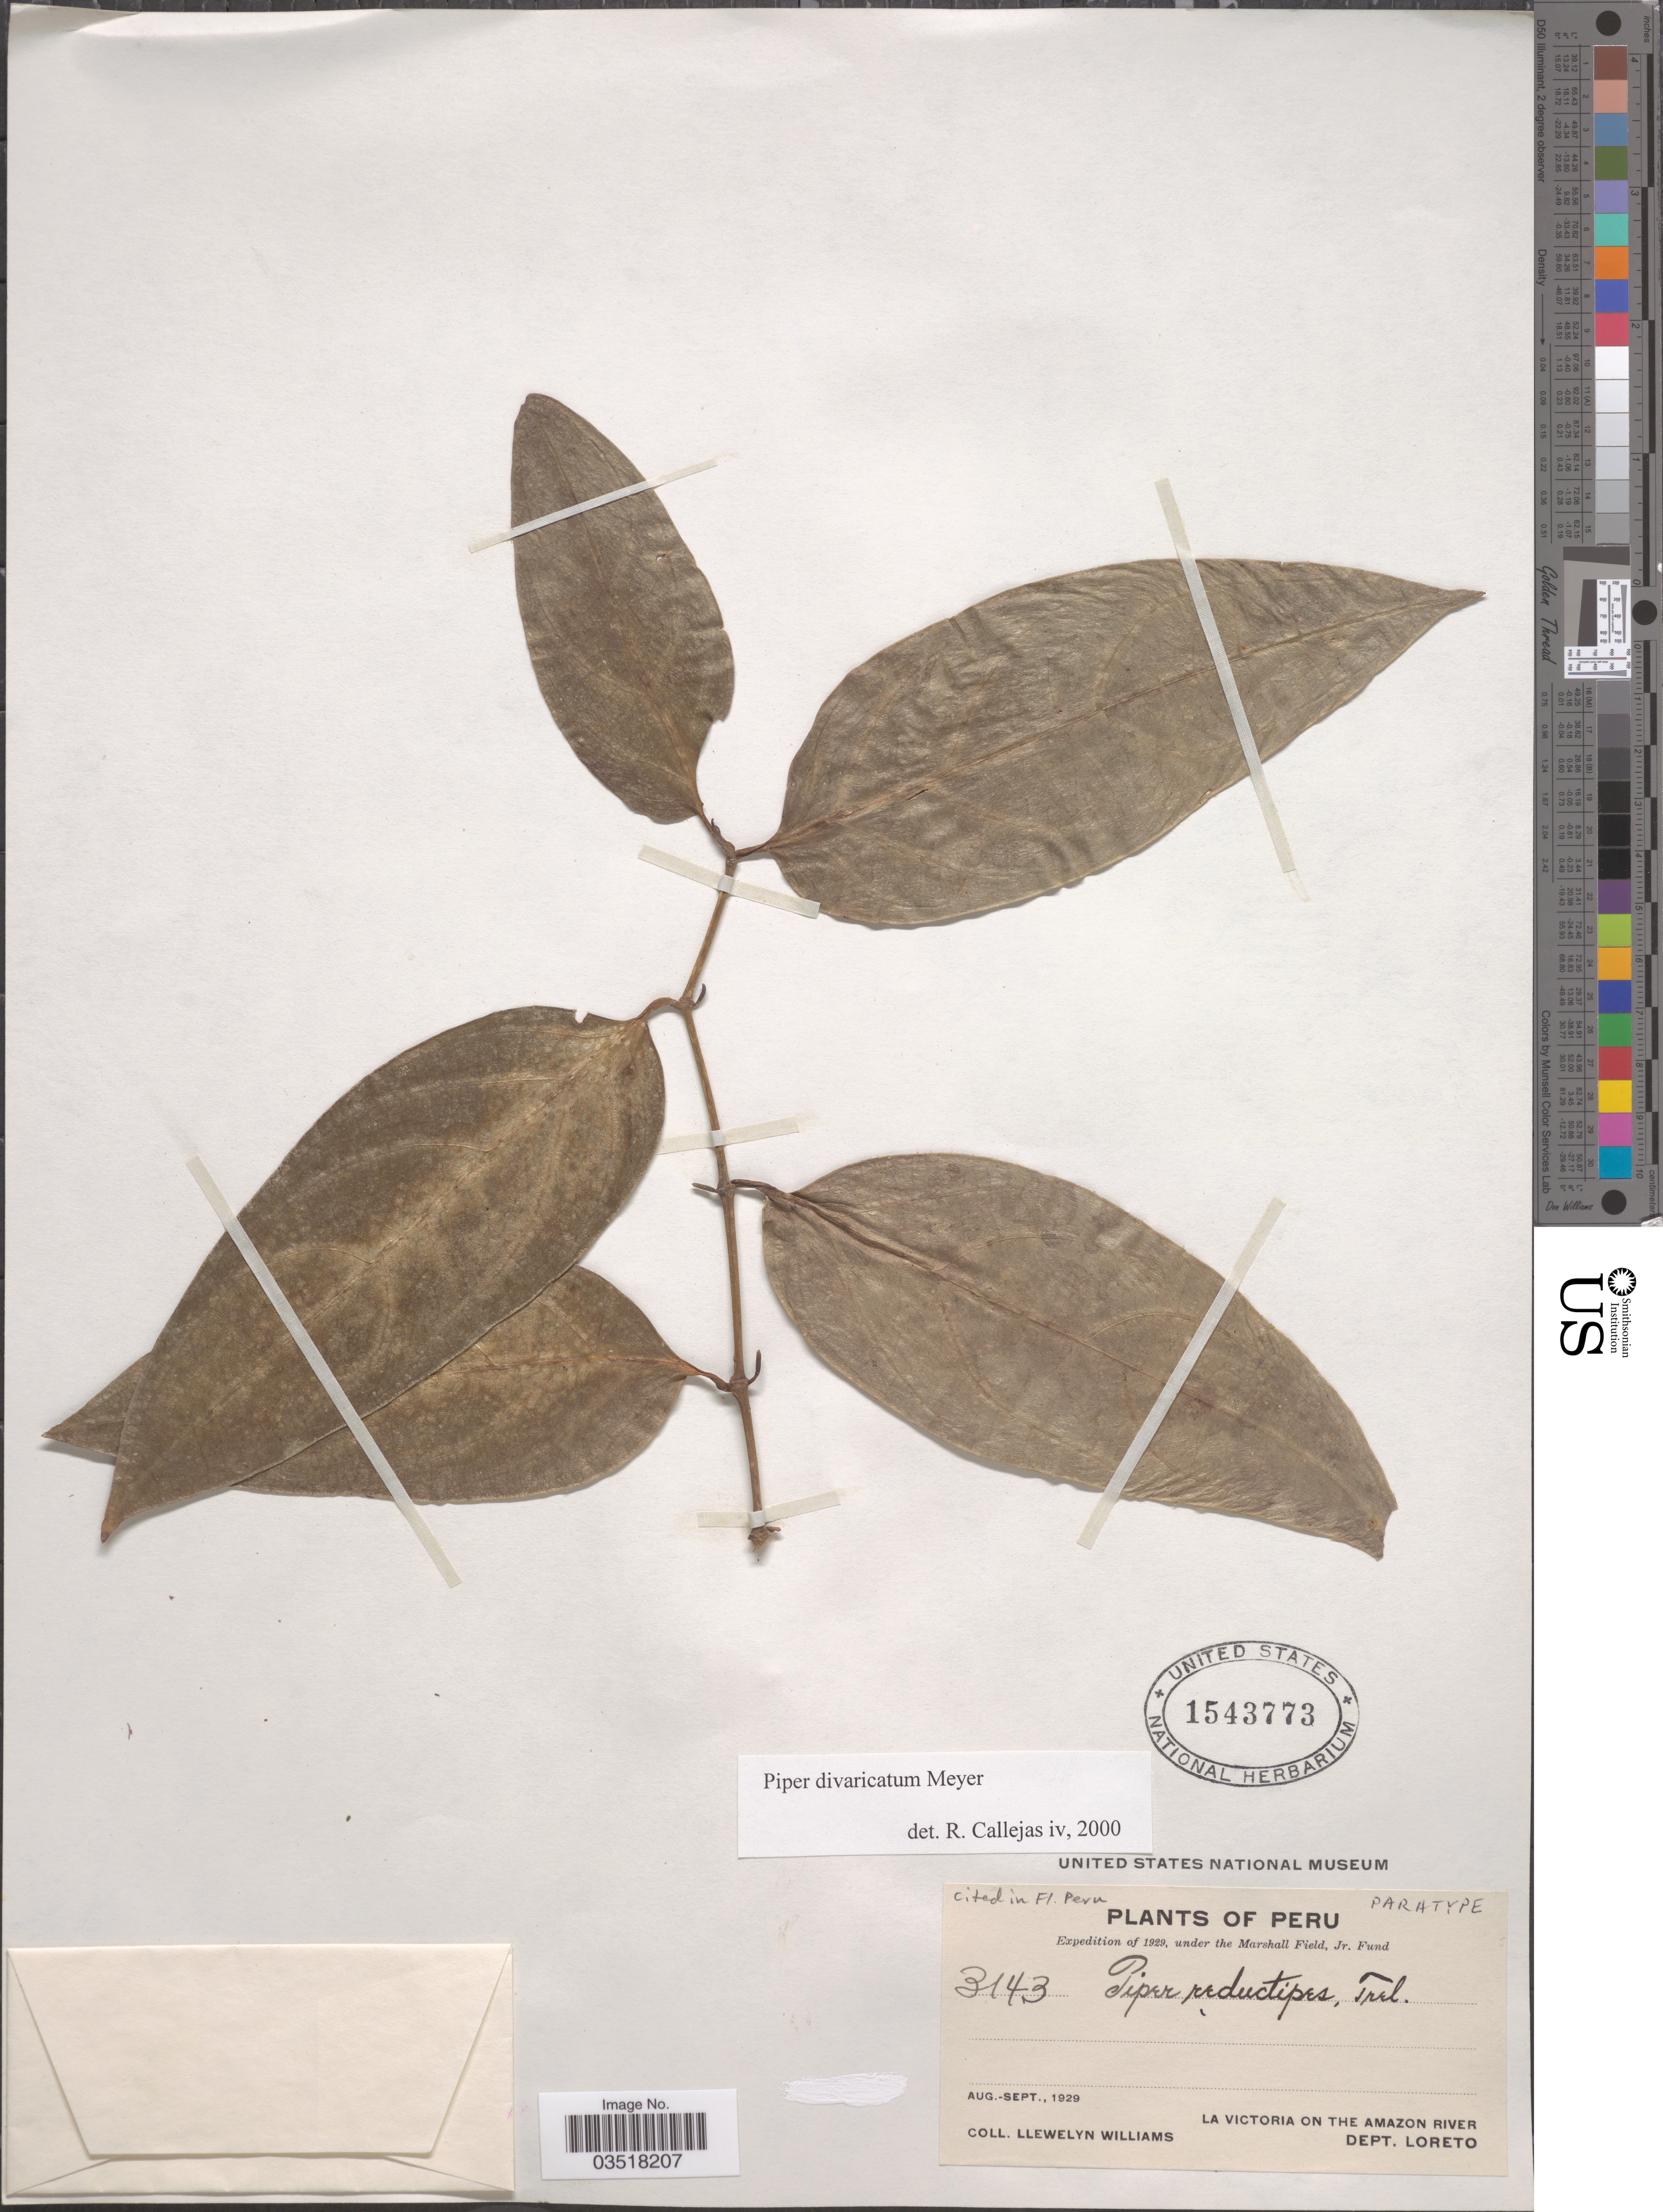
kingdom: Plantae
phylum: Tracheophyta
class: Magnoliopsida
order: Piperales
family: Piperaceae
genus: Piper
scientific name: Piper divaricatum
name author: G. Mey.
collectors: Ll. Williams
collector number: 3143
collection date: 1929-08/1929-09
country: Peru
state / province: Loreto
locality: La Victoria on the Amazon river. Dept. Loreto.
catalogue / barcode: US 1543773